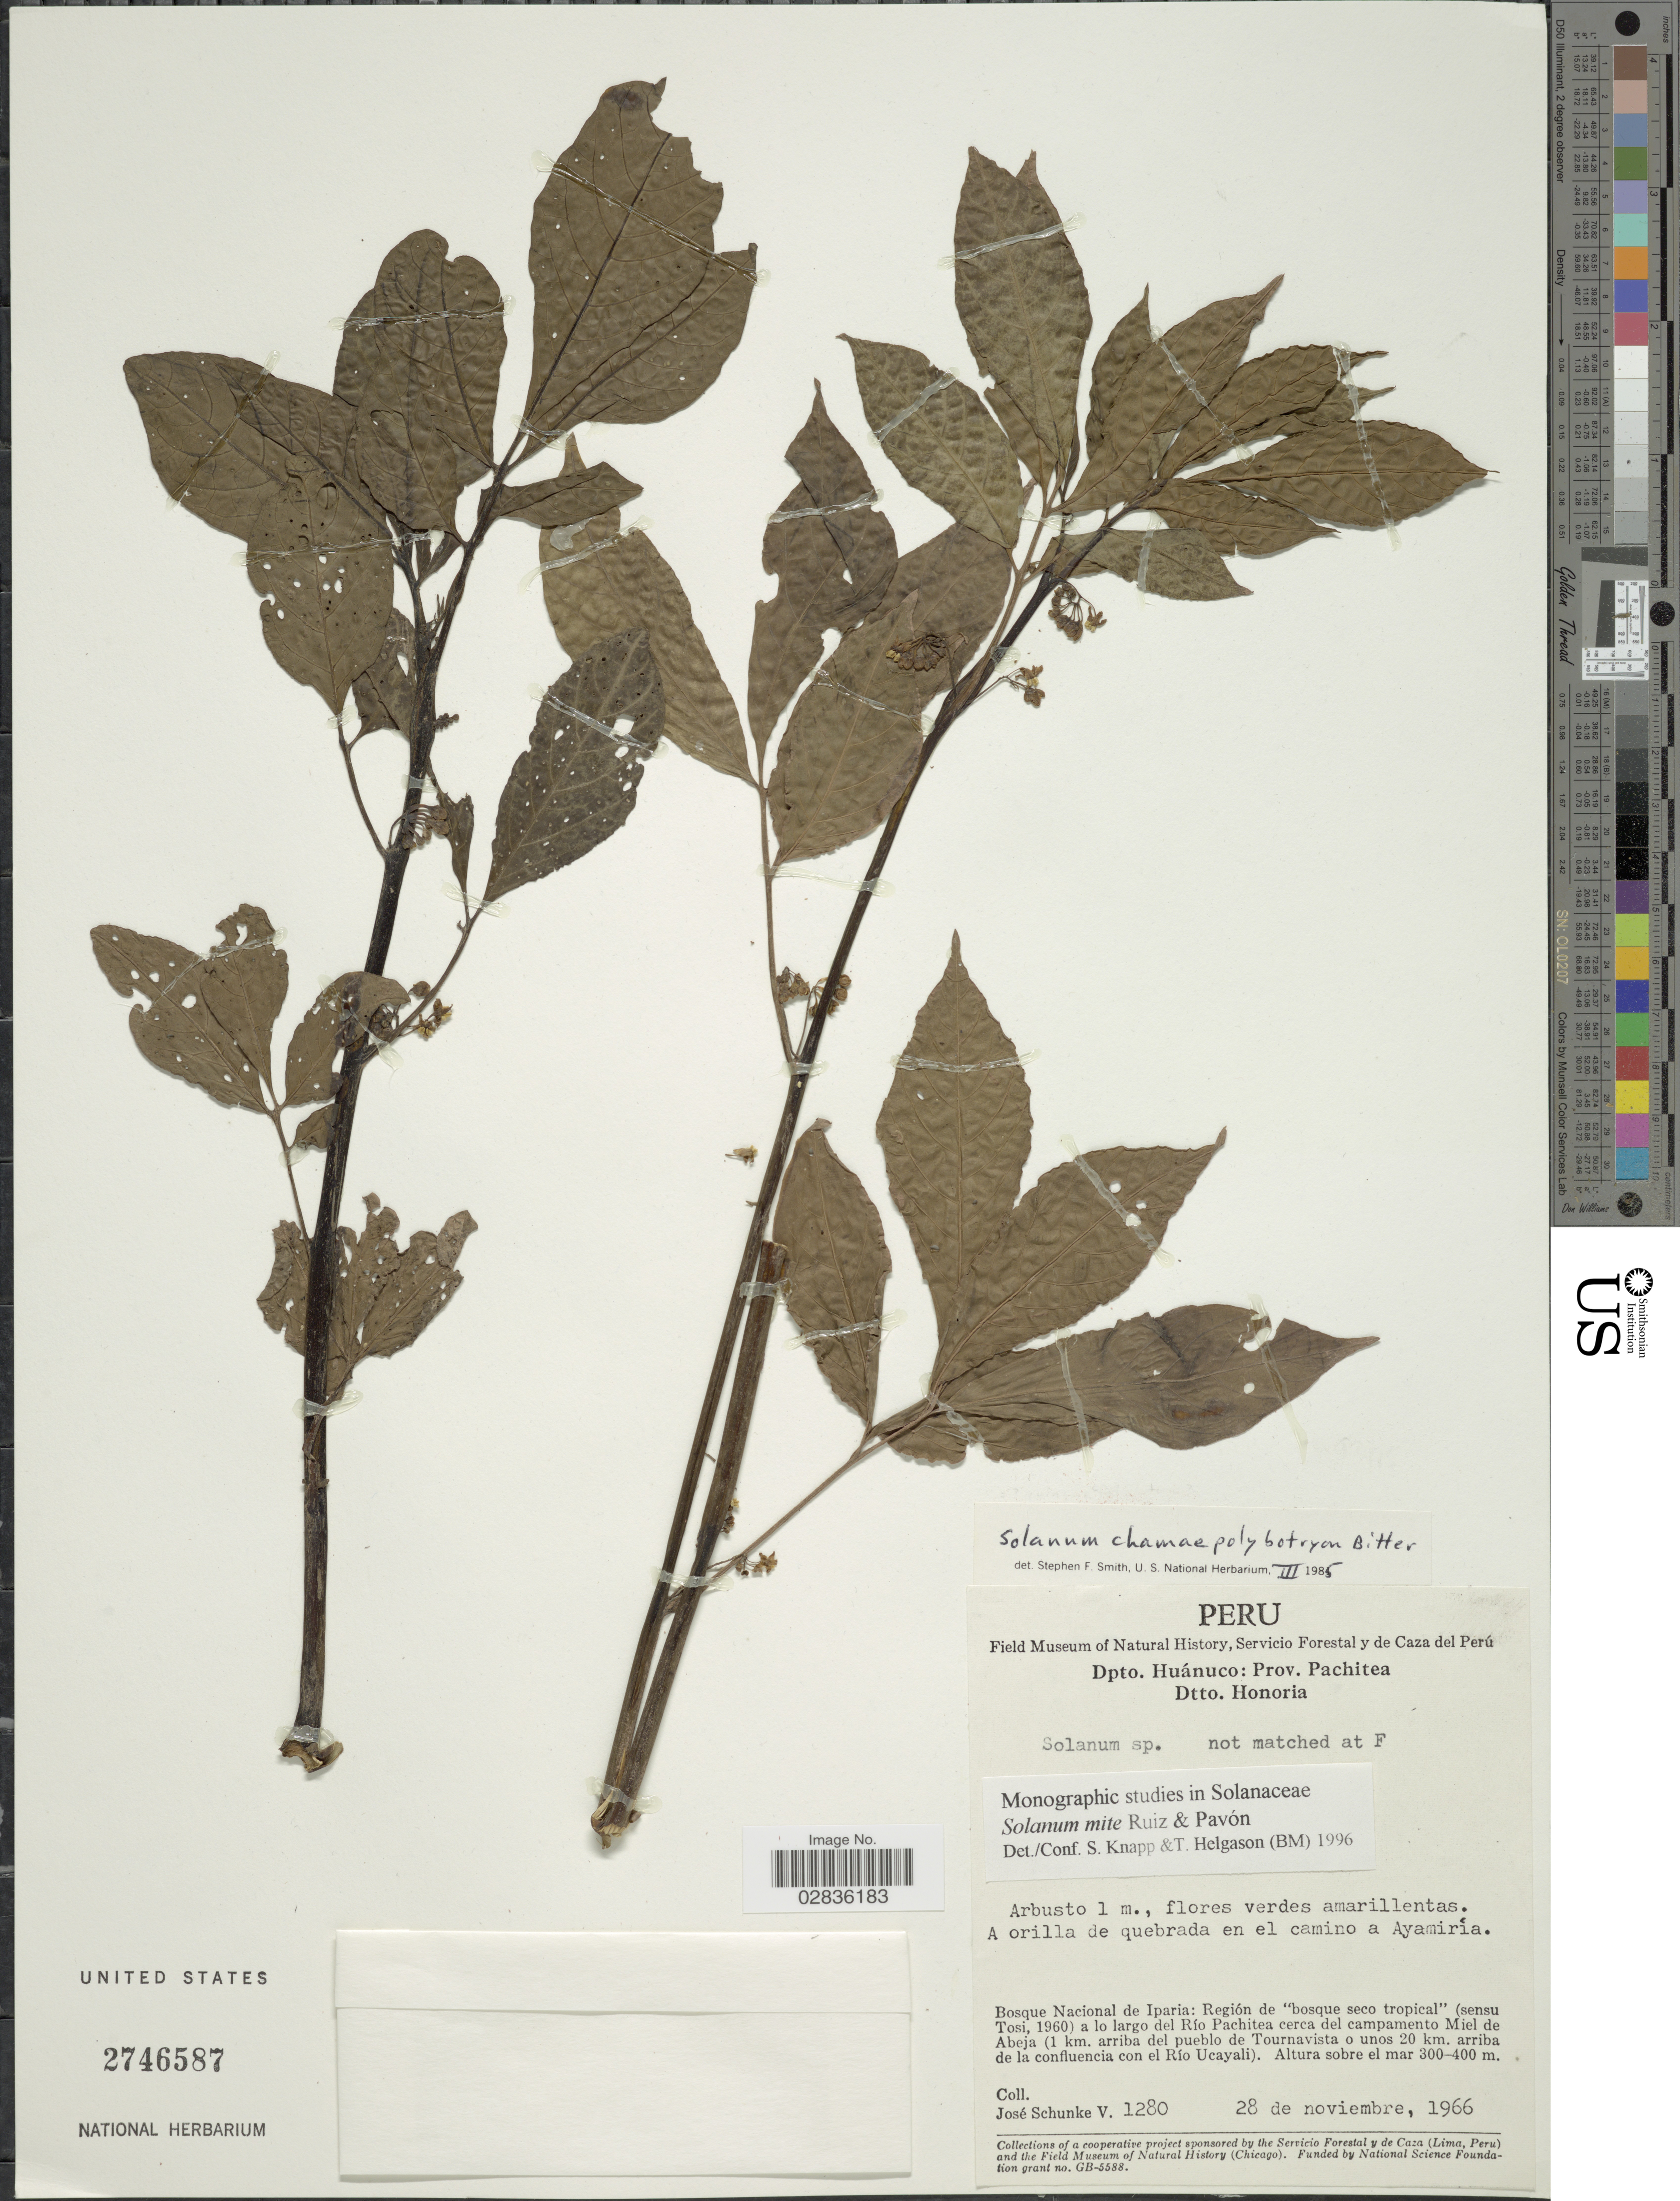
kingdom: Plantae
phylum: Tracheophyta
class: Magnoliopsida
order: Solanales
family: Solanaceae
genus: Solanum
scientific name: Solanum mite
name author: Ruiz & Pav.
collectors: J. Schunke Vigo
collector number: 1280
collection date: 1966-11-28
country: Peru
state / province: Huánuco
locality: Dpto. Huánuco: Prov. Pachitea. Dtto. Honoria. A orilla de quebrada en el camino a Ayamiría. Bosque Nacional de Iparia: Región de "bosque seco tropical" (sensu Tosi, 1960) a lo largo del Río Pachitea cerca del campamento Miel de Abeja (1 km. arriba del pueblo de Tournavista o unos 20 km. arriba de la confluencia con el Río Ucayali).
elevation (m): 300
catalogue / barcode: US 2746587